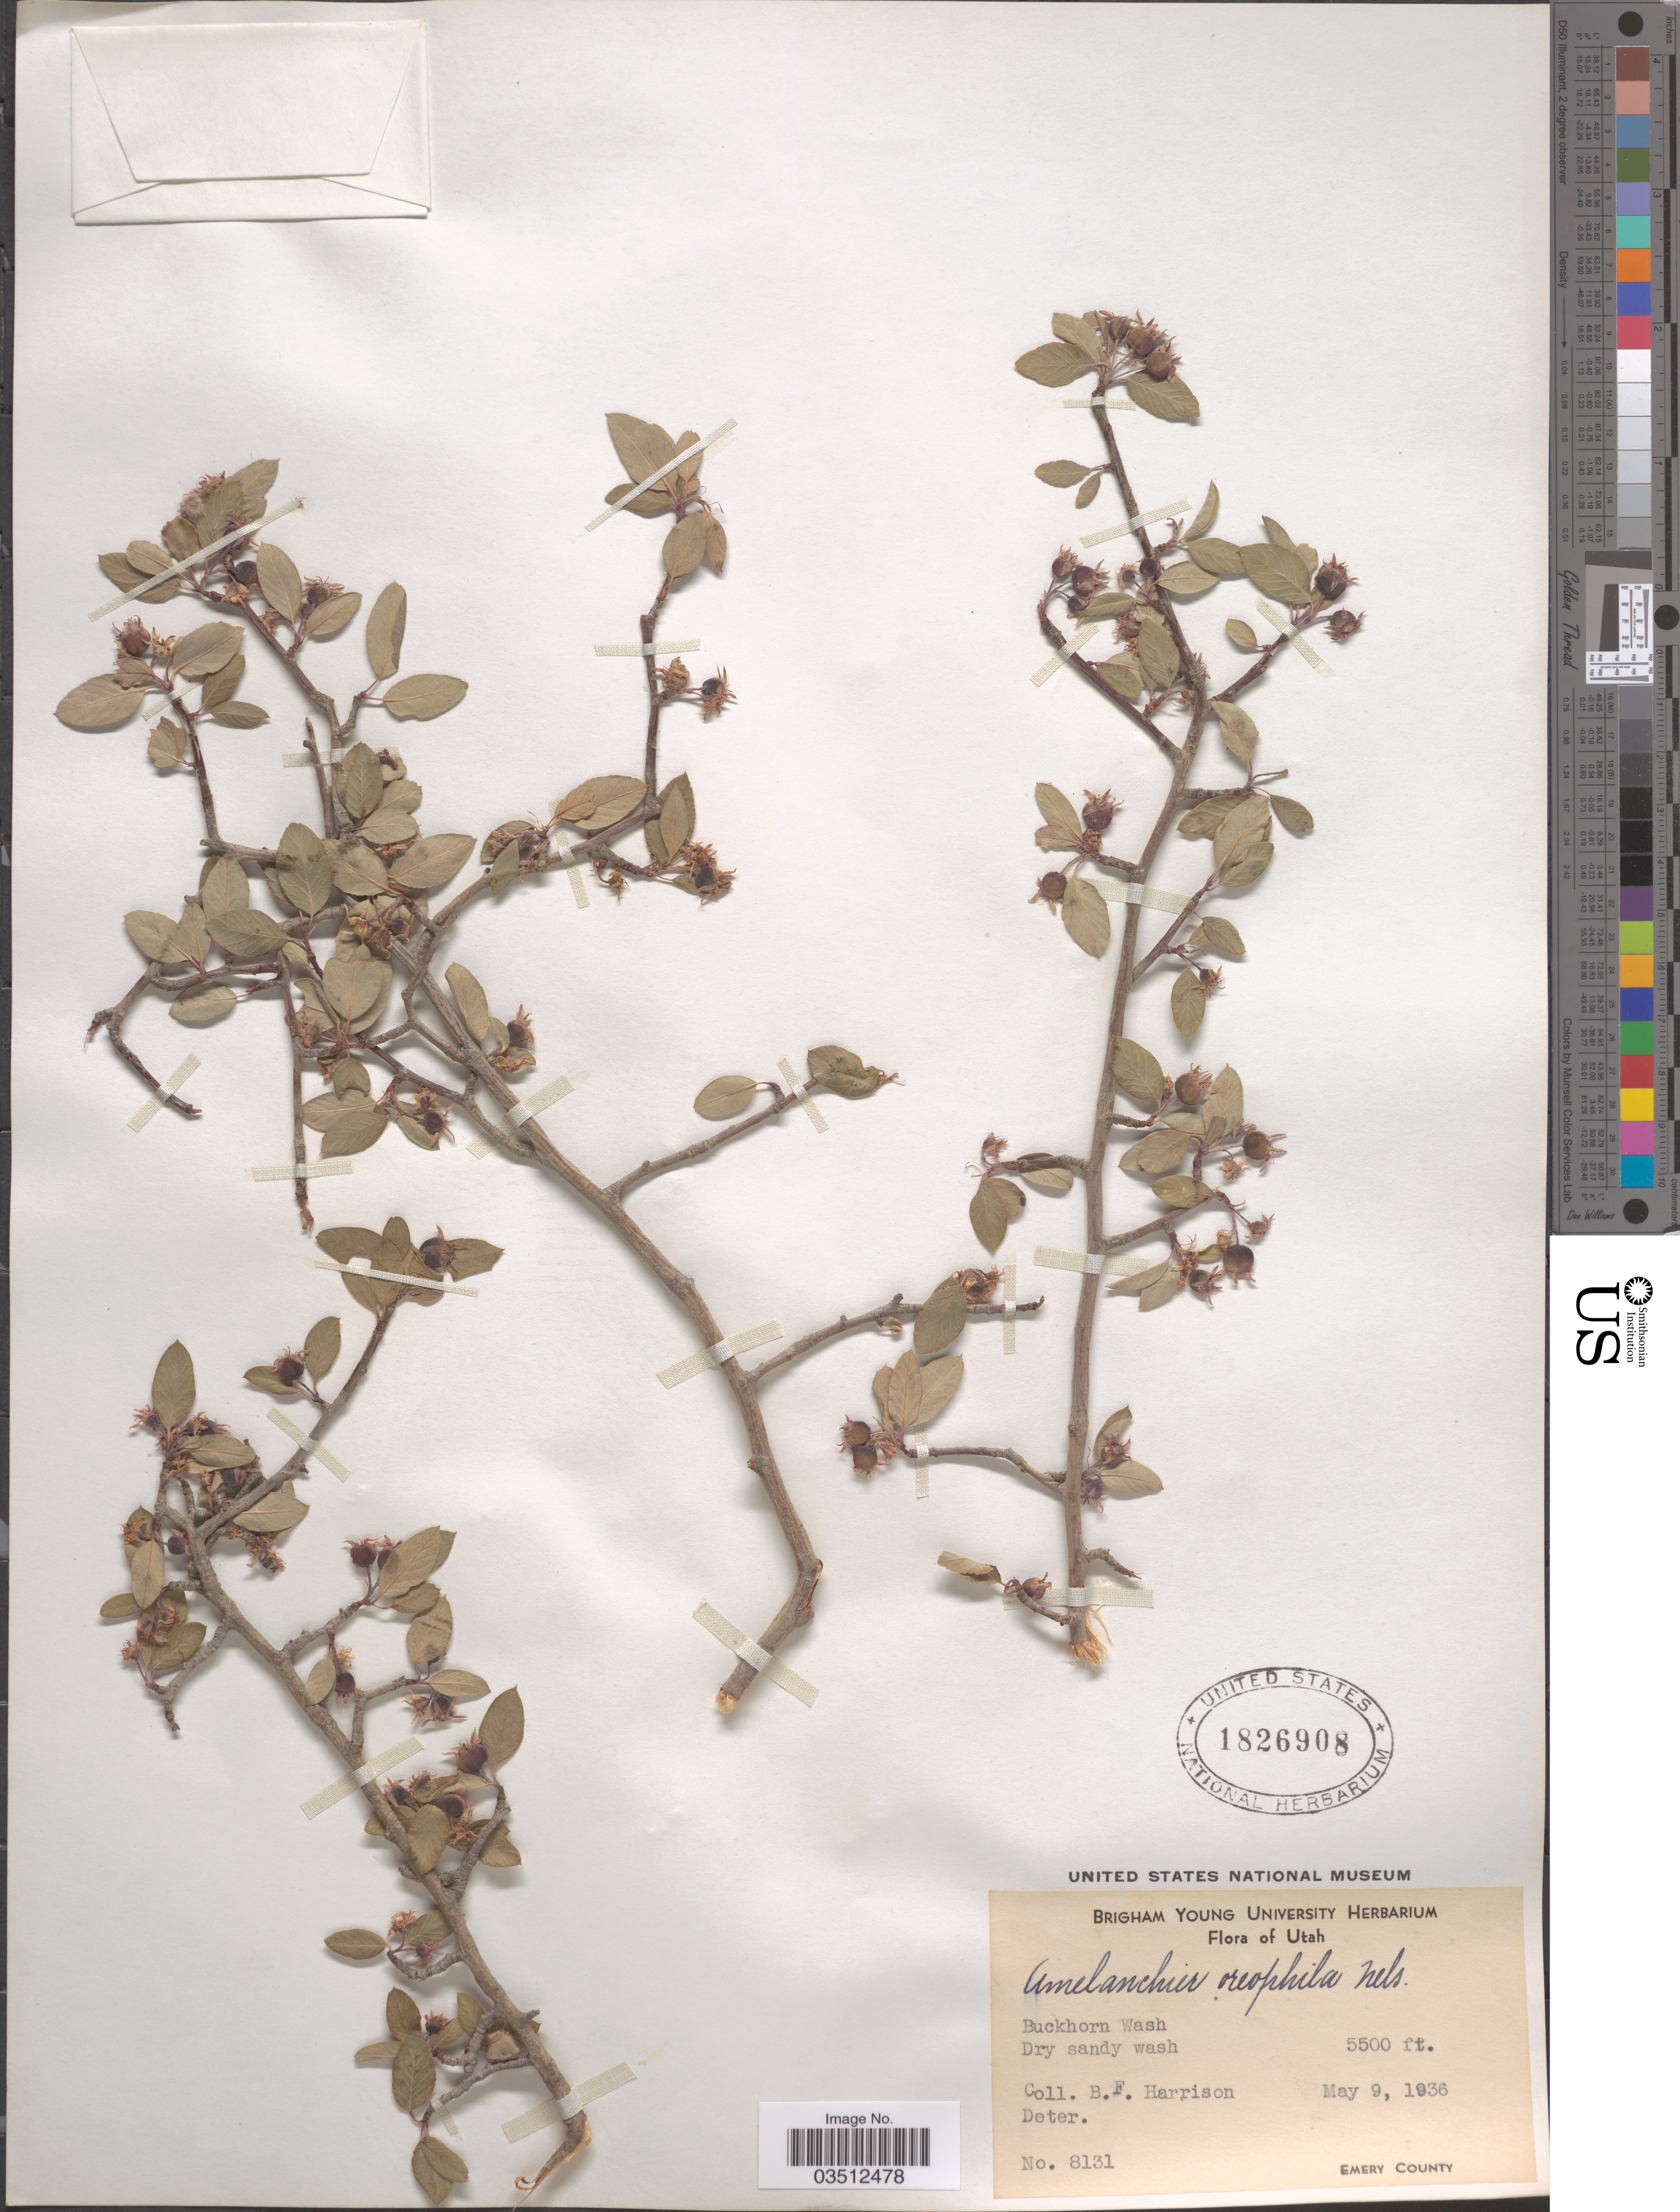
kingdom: Plantae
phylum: Tracheophyta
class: Magnoliopsida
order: Rosales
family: Rosaceae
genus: Amelanchier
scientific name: Amelanchier oreophila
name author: A. Nelson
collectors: B. F. Harrison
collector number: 8131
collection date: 1936-05-09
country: United States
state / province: Utah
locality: Buckhorn Wash. Dry sandy wash. Emery County.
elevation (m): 1676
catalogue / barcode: US 1826908